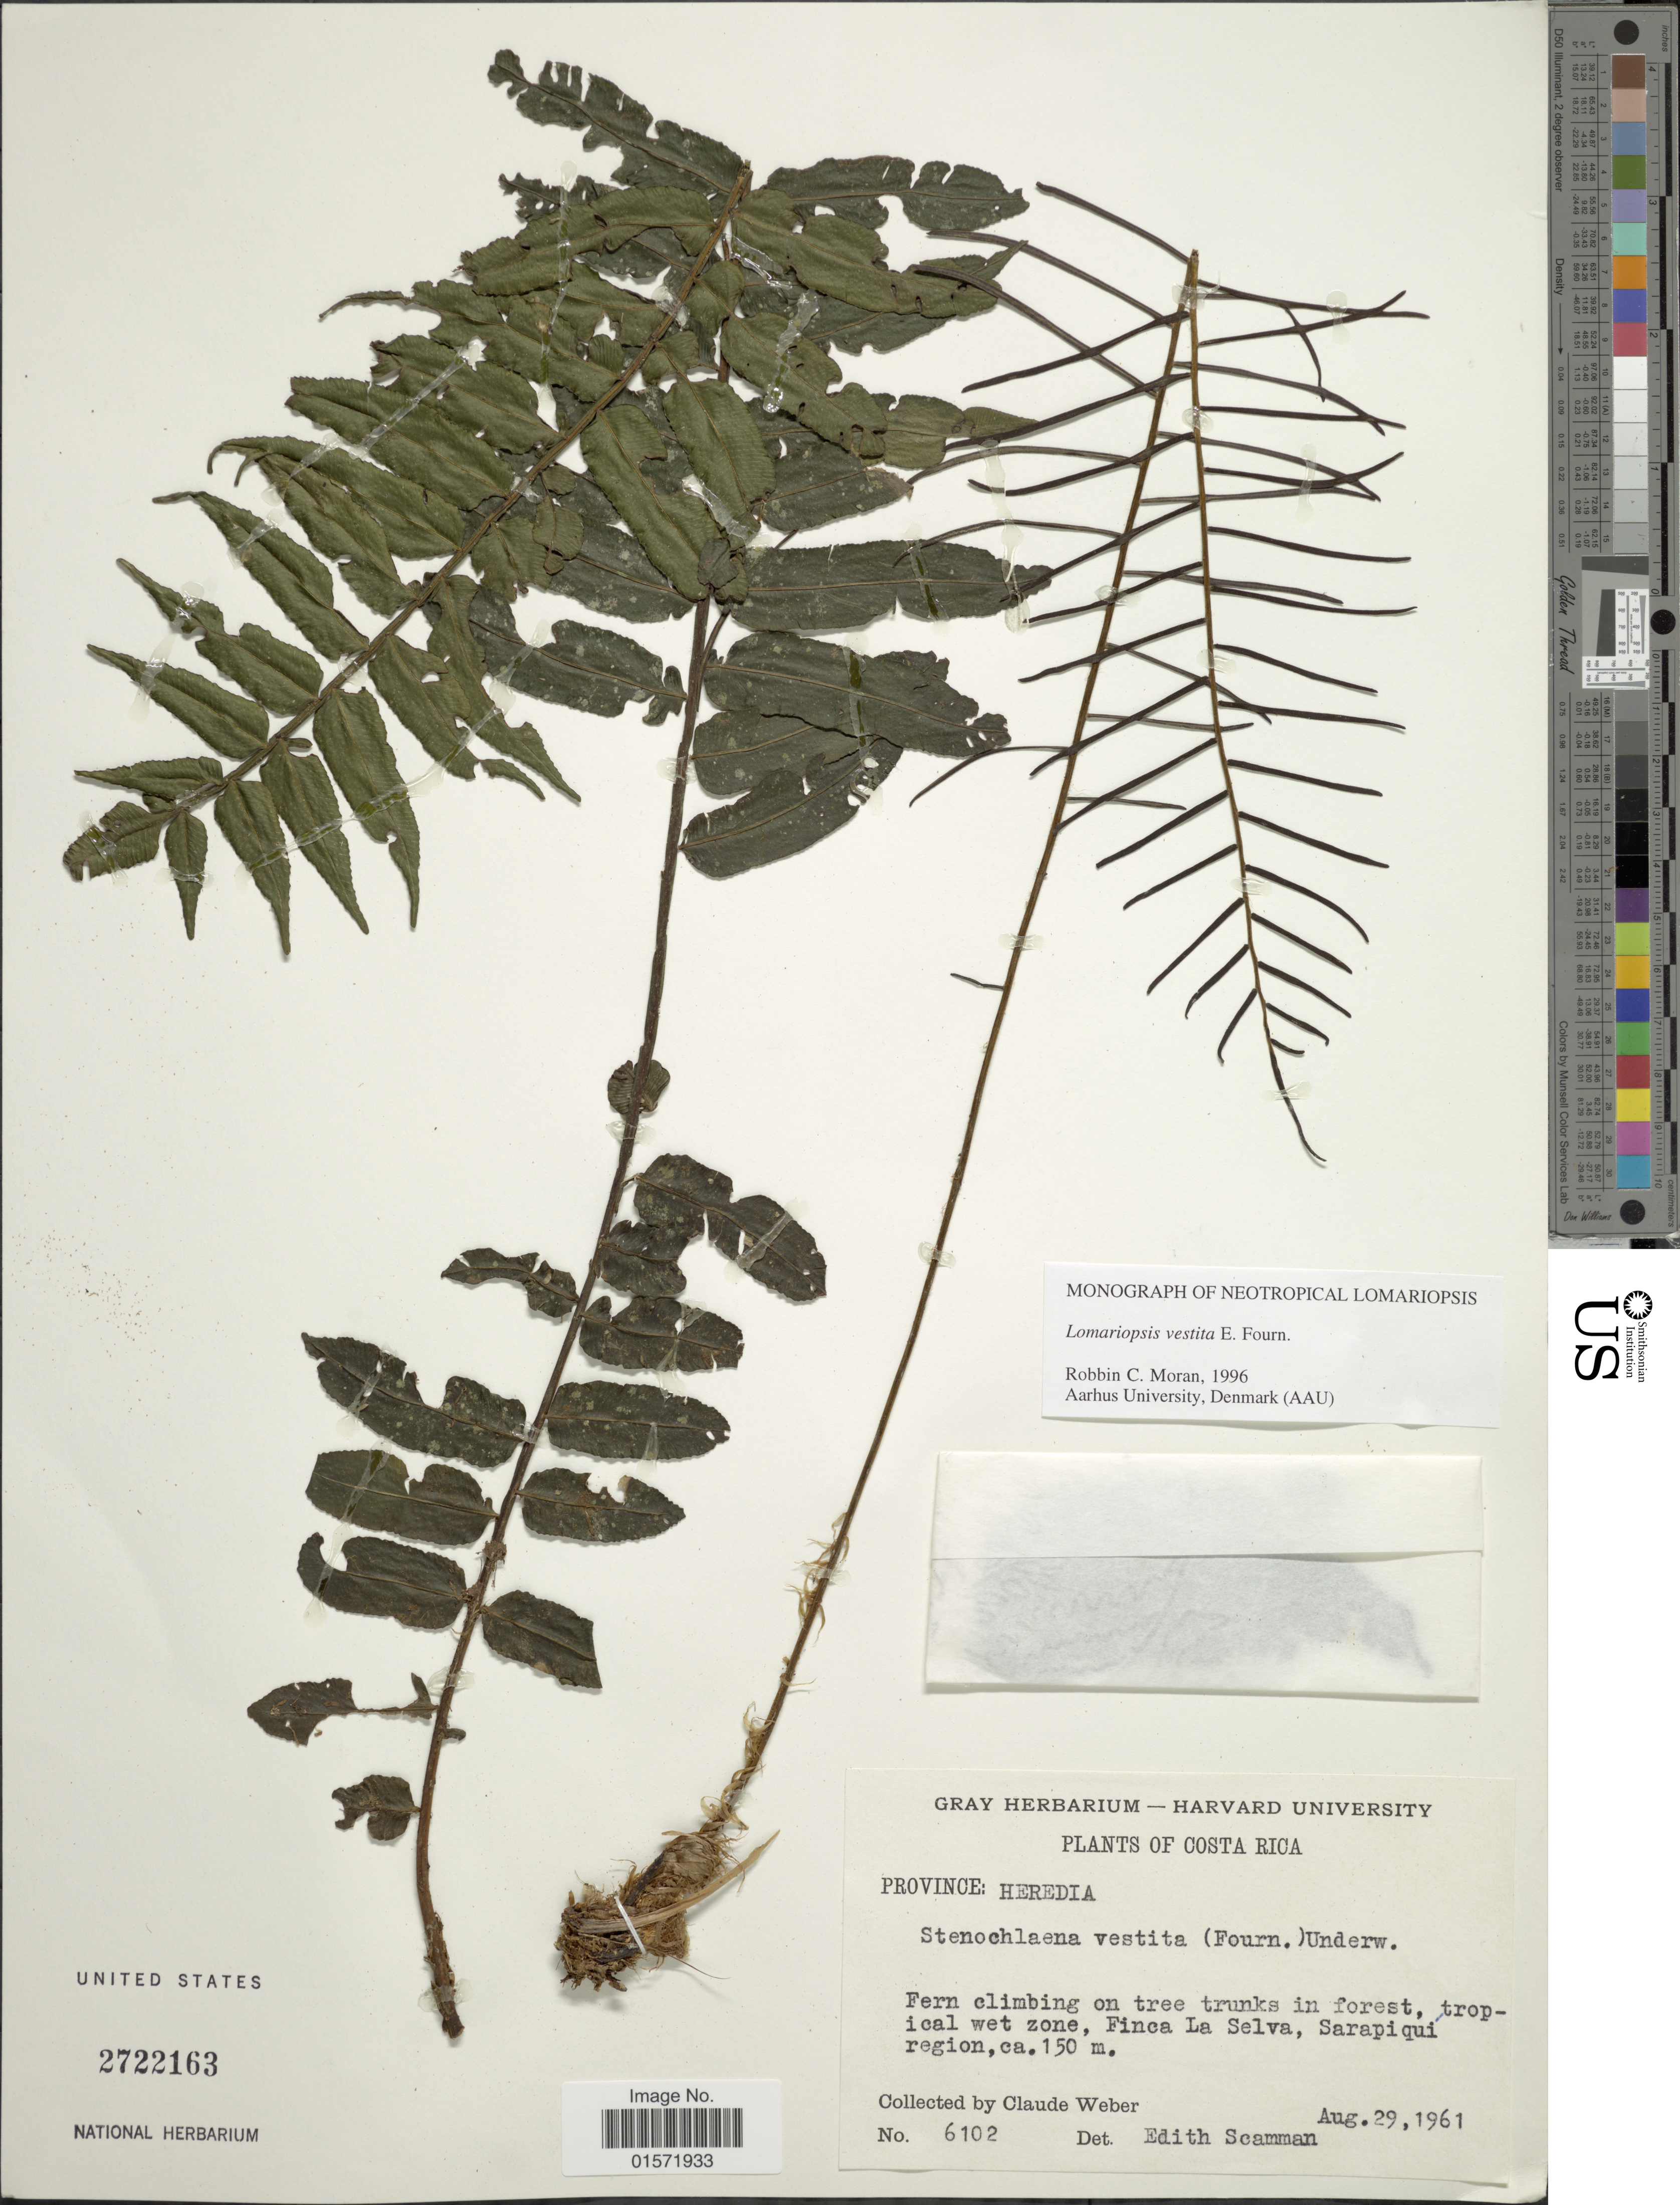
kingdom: Plantae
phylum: Tracheophyta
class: Polypodiopsida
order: Polypodiales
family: Lomariopsidaceae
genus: Lomariopsis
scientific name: Lomariopsis vestita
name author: E. Fourn.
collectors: C. I. Weber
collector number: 6102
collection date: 1961-08-29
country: Costa Rica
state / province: Heredia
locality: Fern climbing on tree trunks in forest, tropical wet zone, Finca La Selva, Sarapiqui region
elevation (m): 150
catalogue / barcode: US 2722163